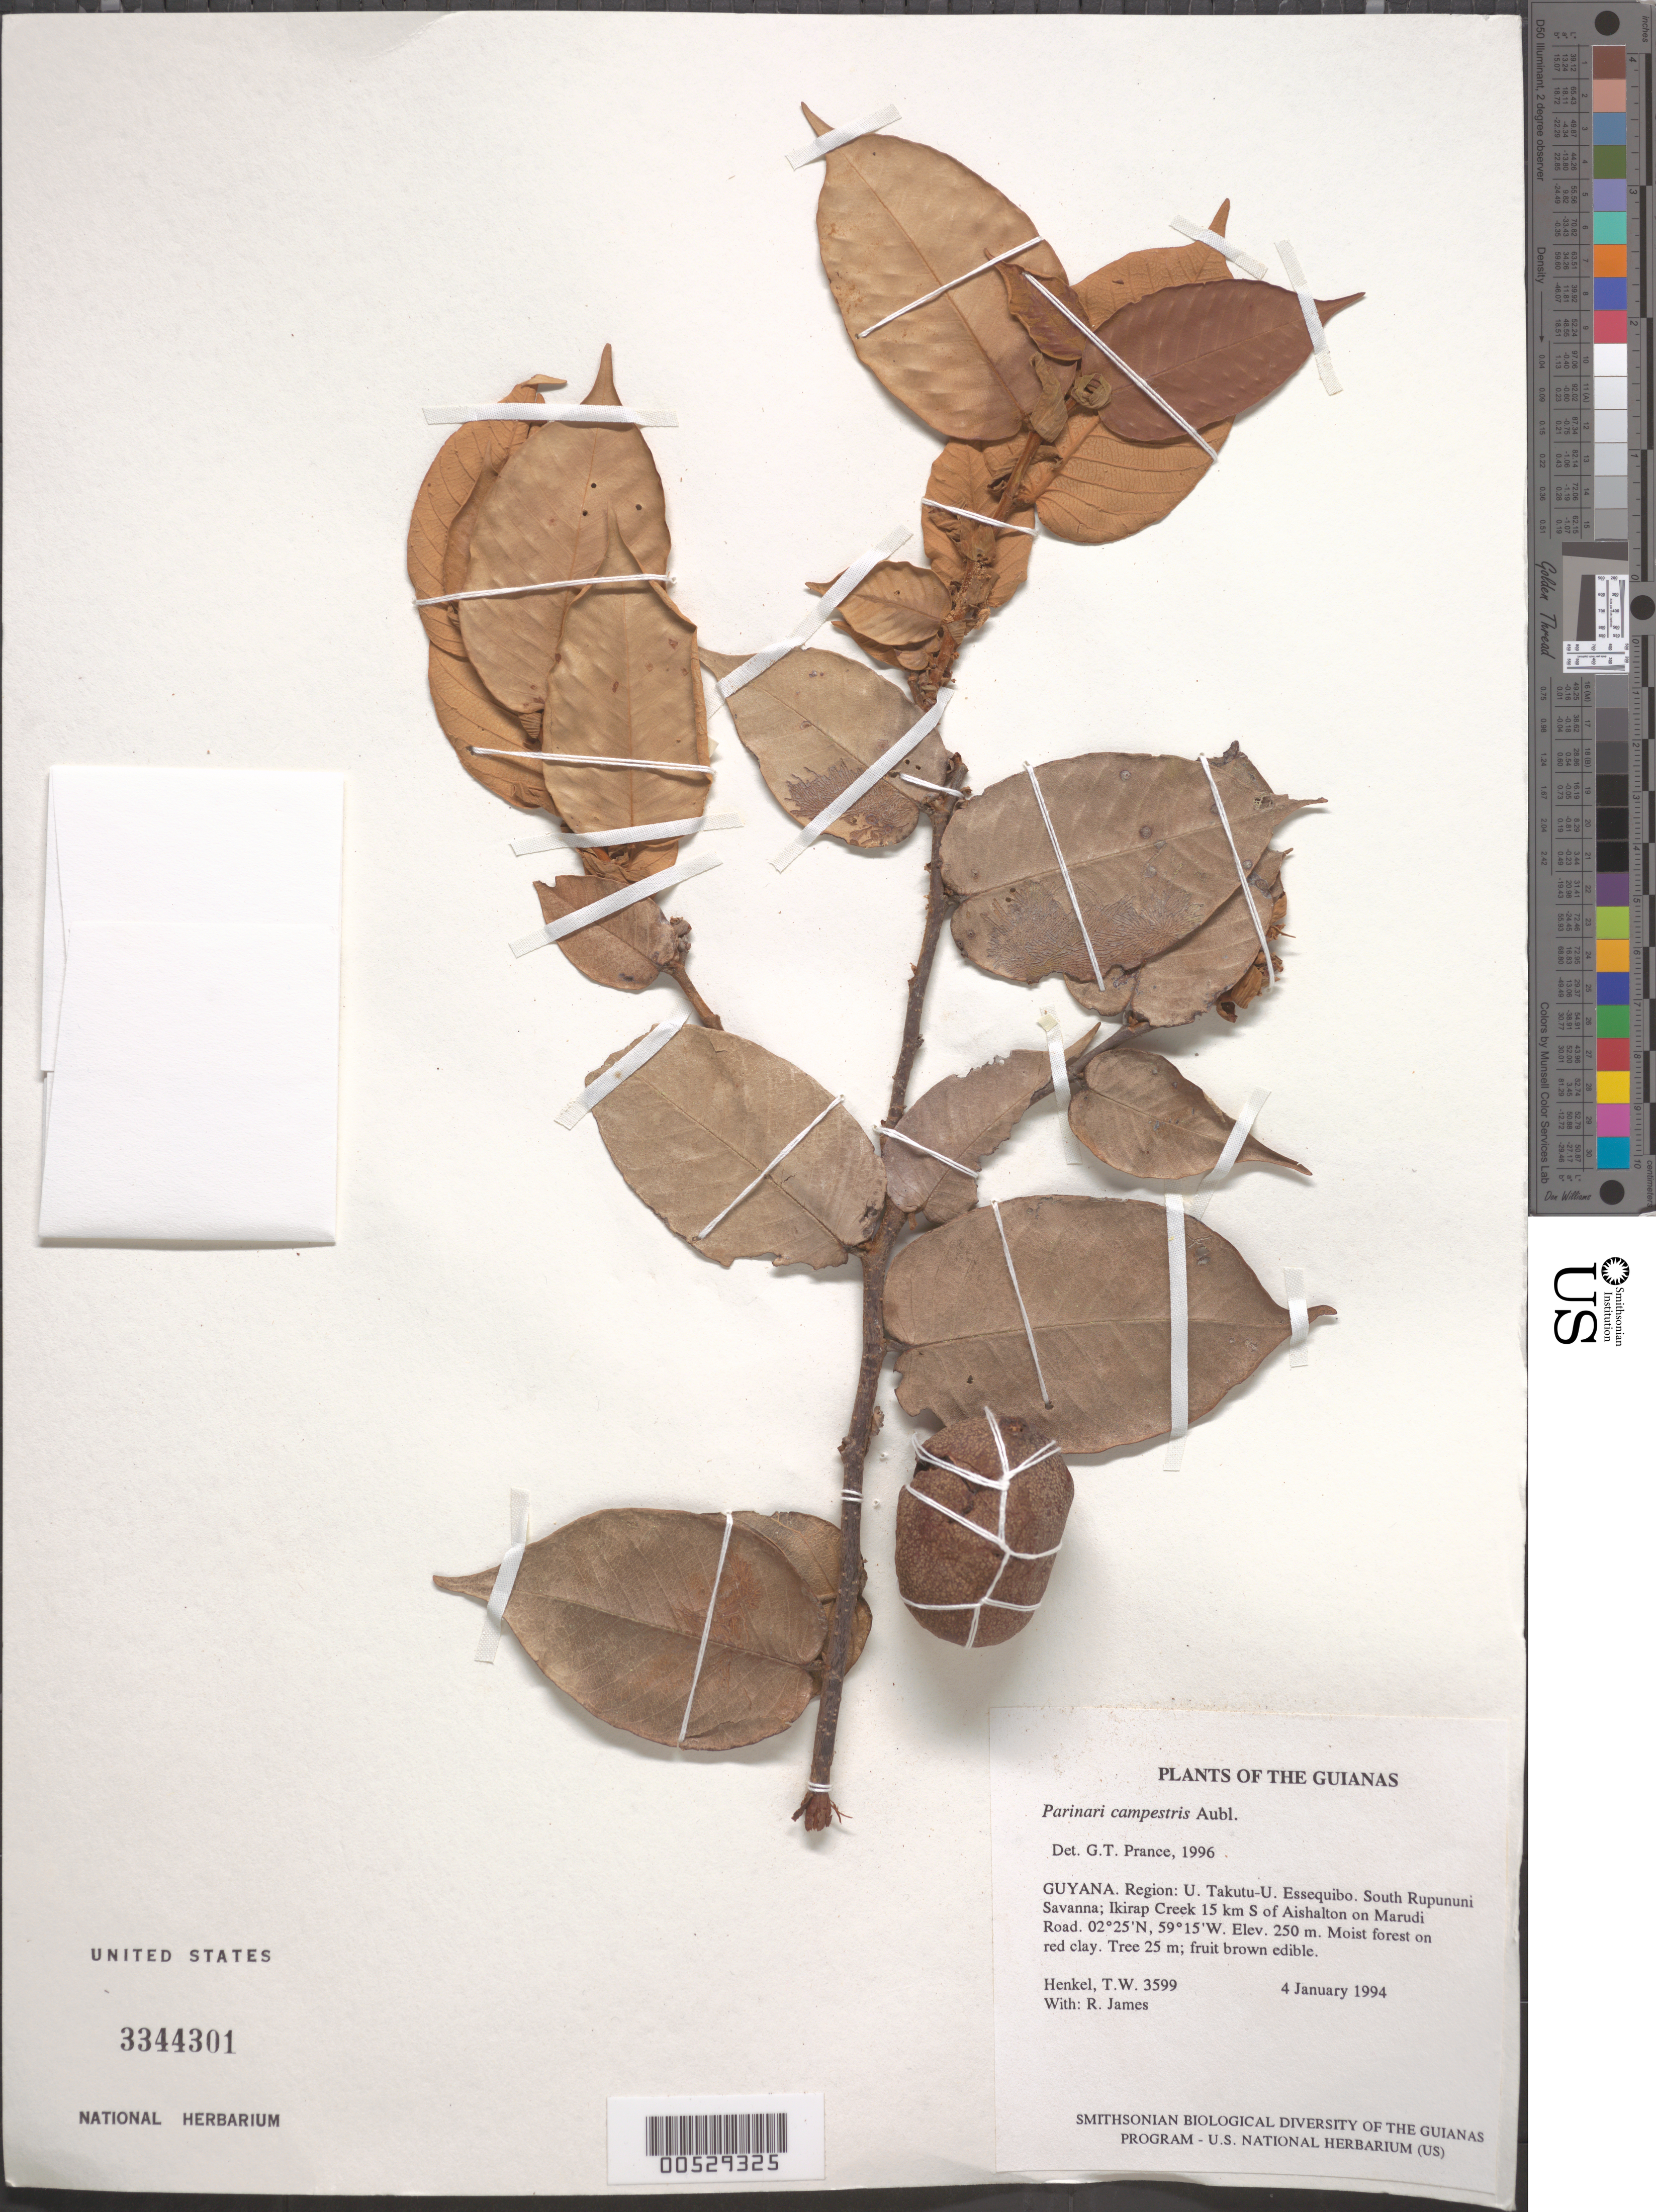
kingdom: Plantae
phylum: Tracheophyta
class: Magnoliopsida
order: Malpighiales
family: Chrysobalanaceae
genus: Parinari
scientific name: Parinari campestris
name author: Aubl.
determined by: Prance, G. T.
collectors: T. Henkel & R. James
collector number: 3599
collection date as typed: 4 January 1994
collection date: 1994-01-04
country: Guyana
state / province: U. Takutu-U. Essequibo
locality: South Rupununi Savanna; Ikirap Creek 15 km S of Aishalton on Marudi Road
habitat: Moist forest on red clay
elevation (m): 250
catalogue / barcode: US 3344301